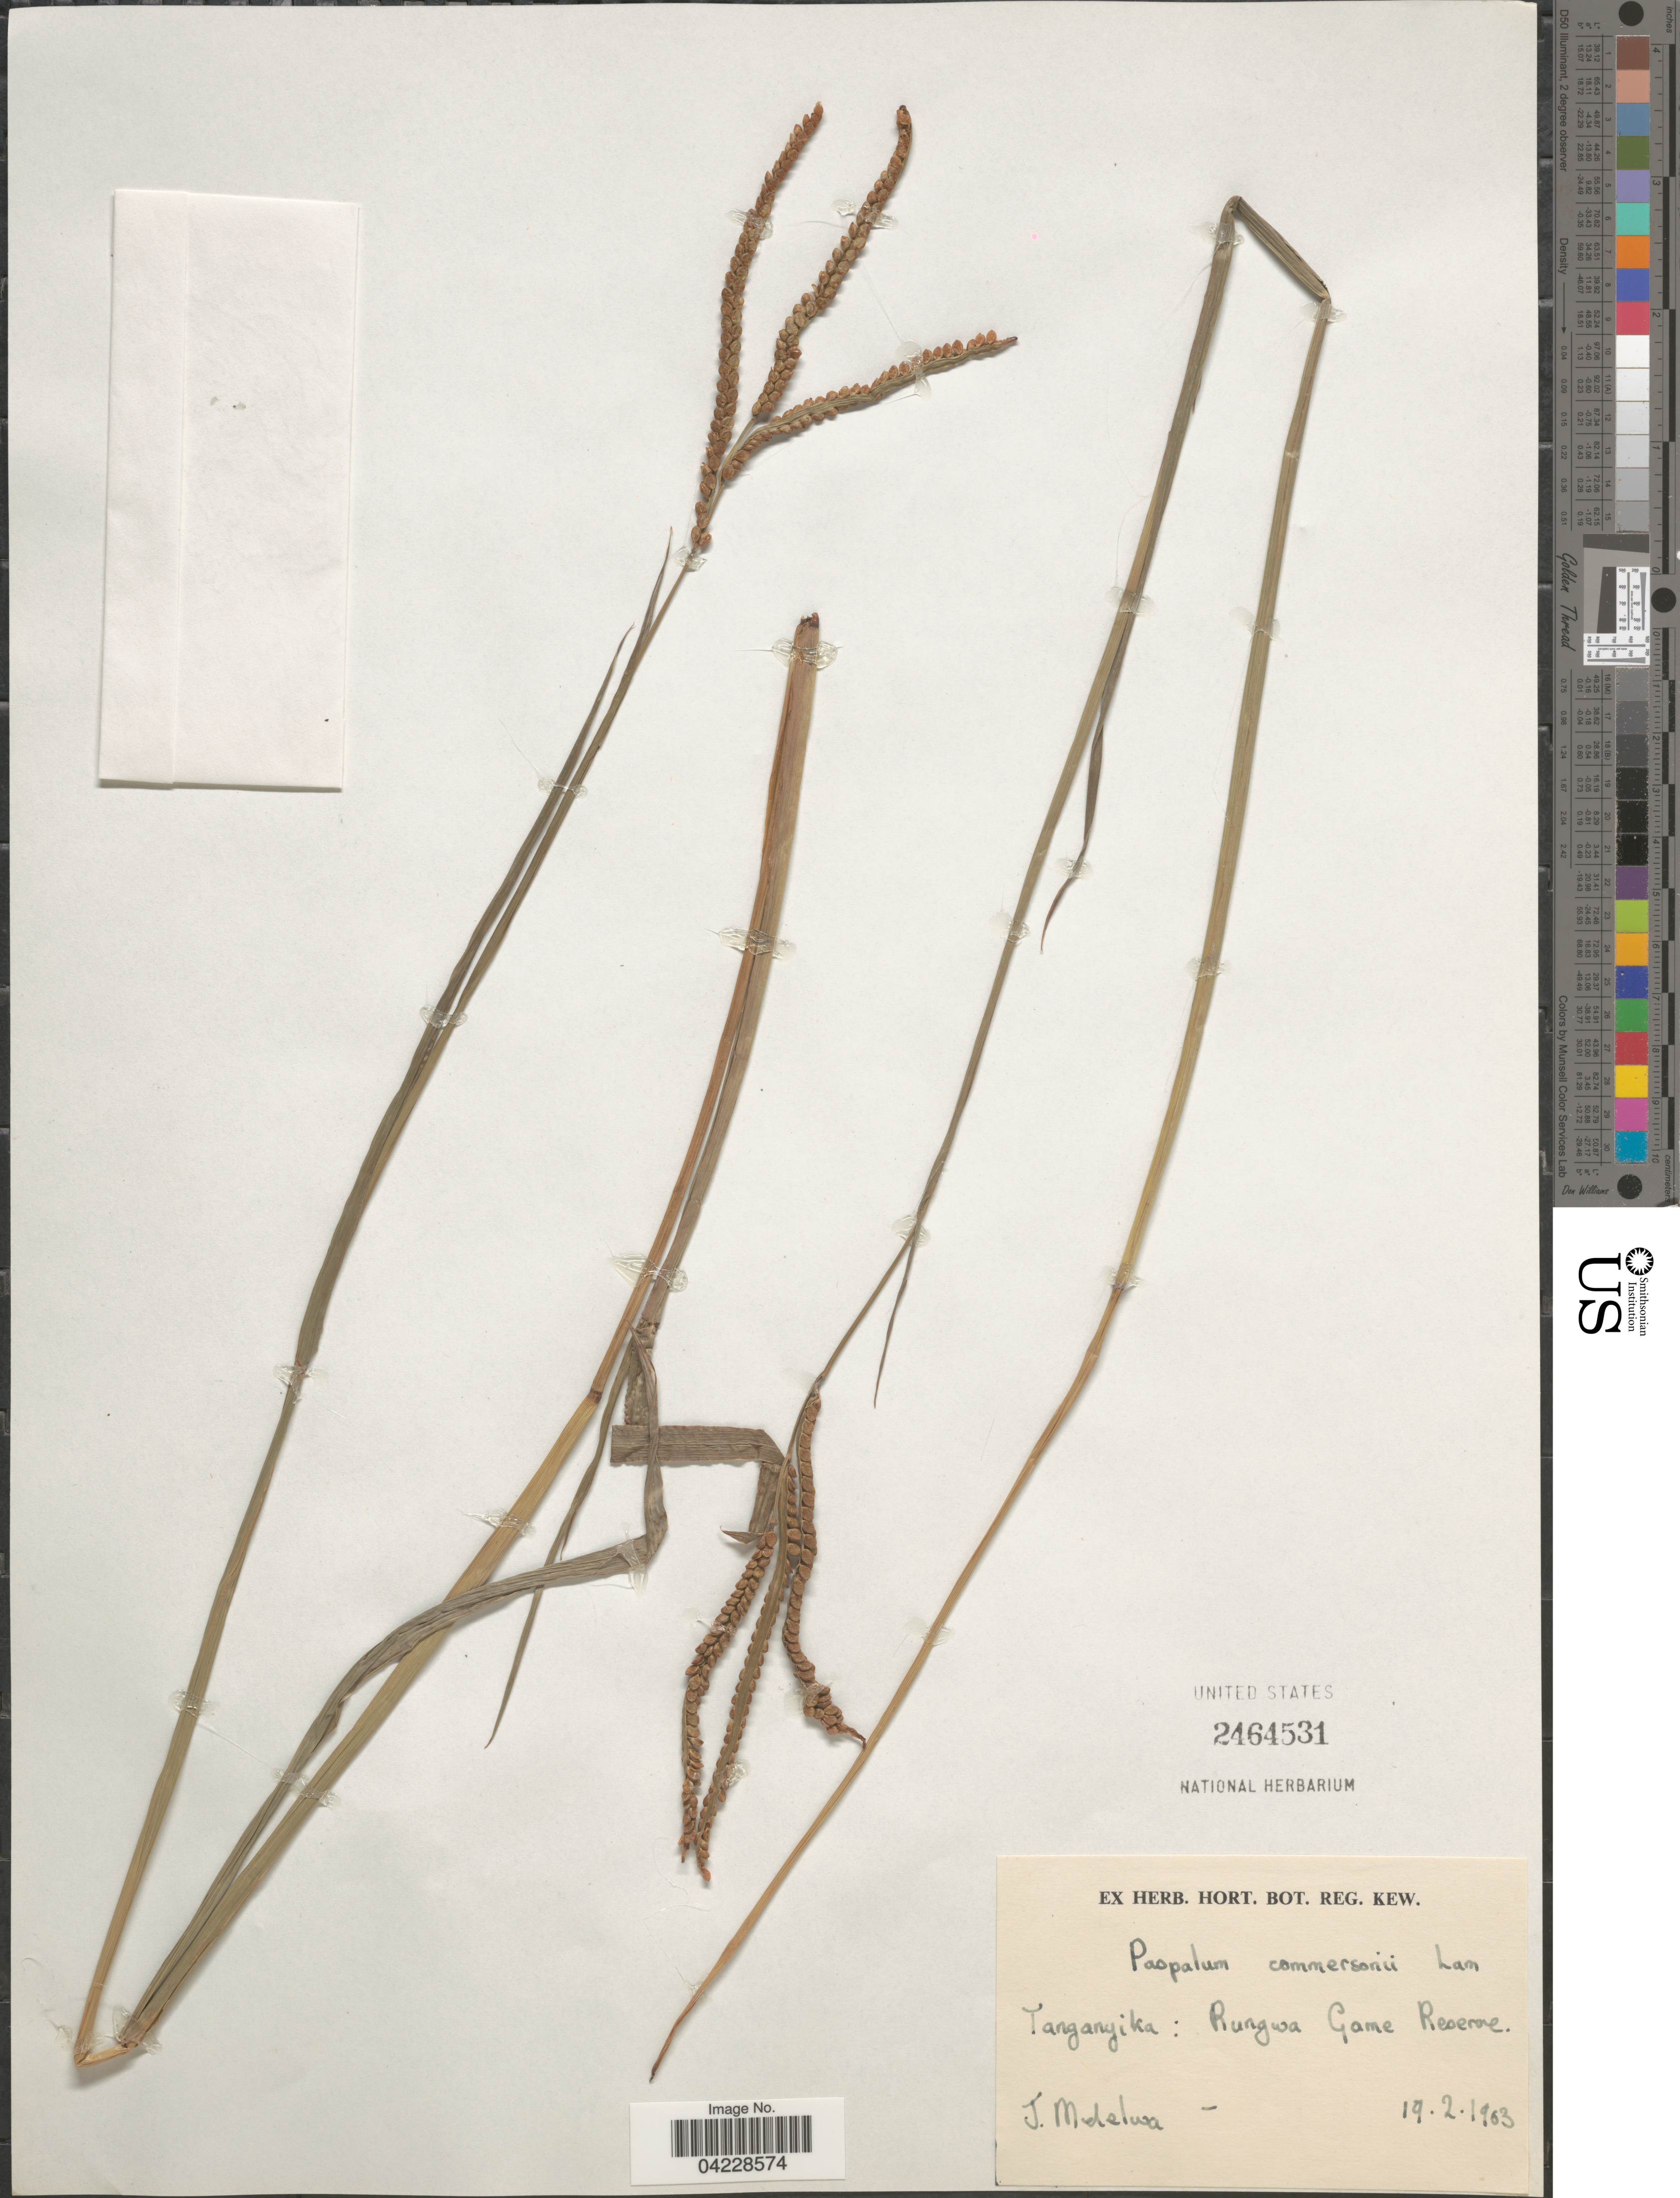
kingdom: Plantae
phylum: Tracheophyta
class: Liliopsida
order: Poales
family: Poaceae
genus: Paspalum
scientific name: Paspalum scrobiculatum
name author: L.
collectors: J. Mdelwa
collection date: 1903-02-19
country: Tanzania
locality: Tanganyika: Rungwa Game Reserve.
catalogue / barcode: US 2464531